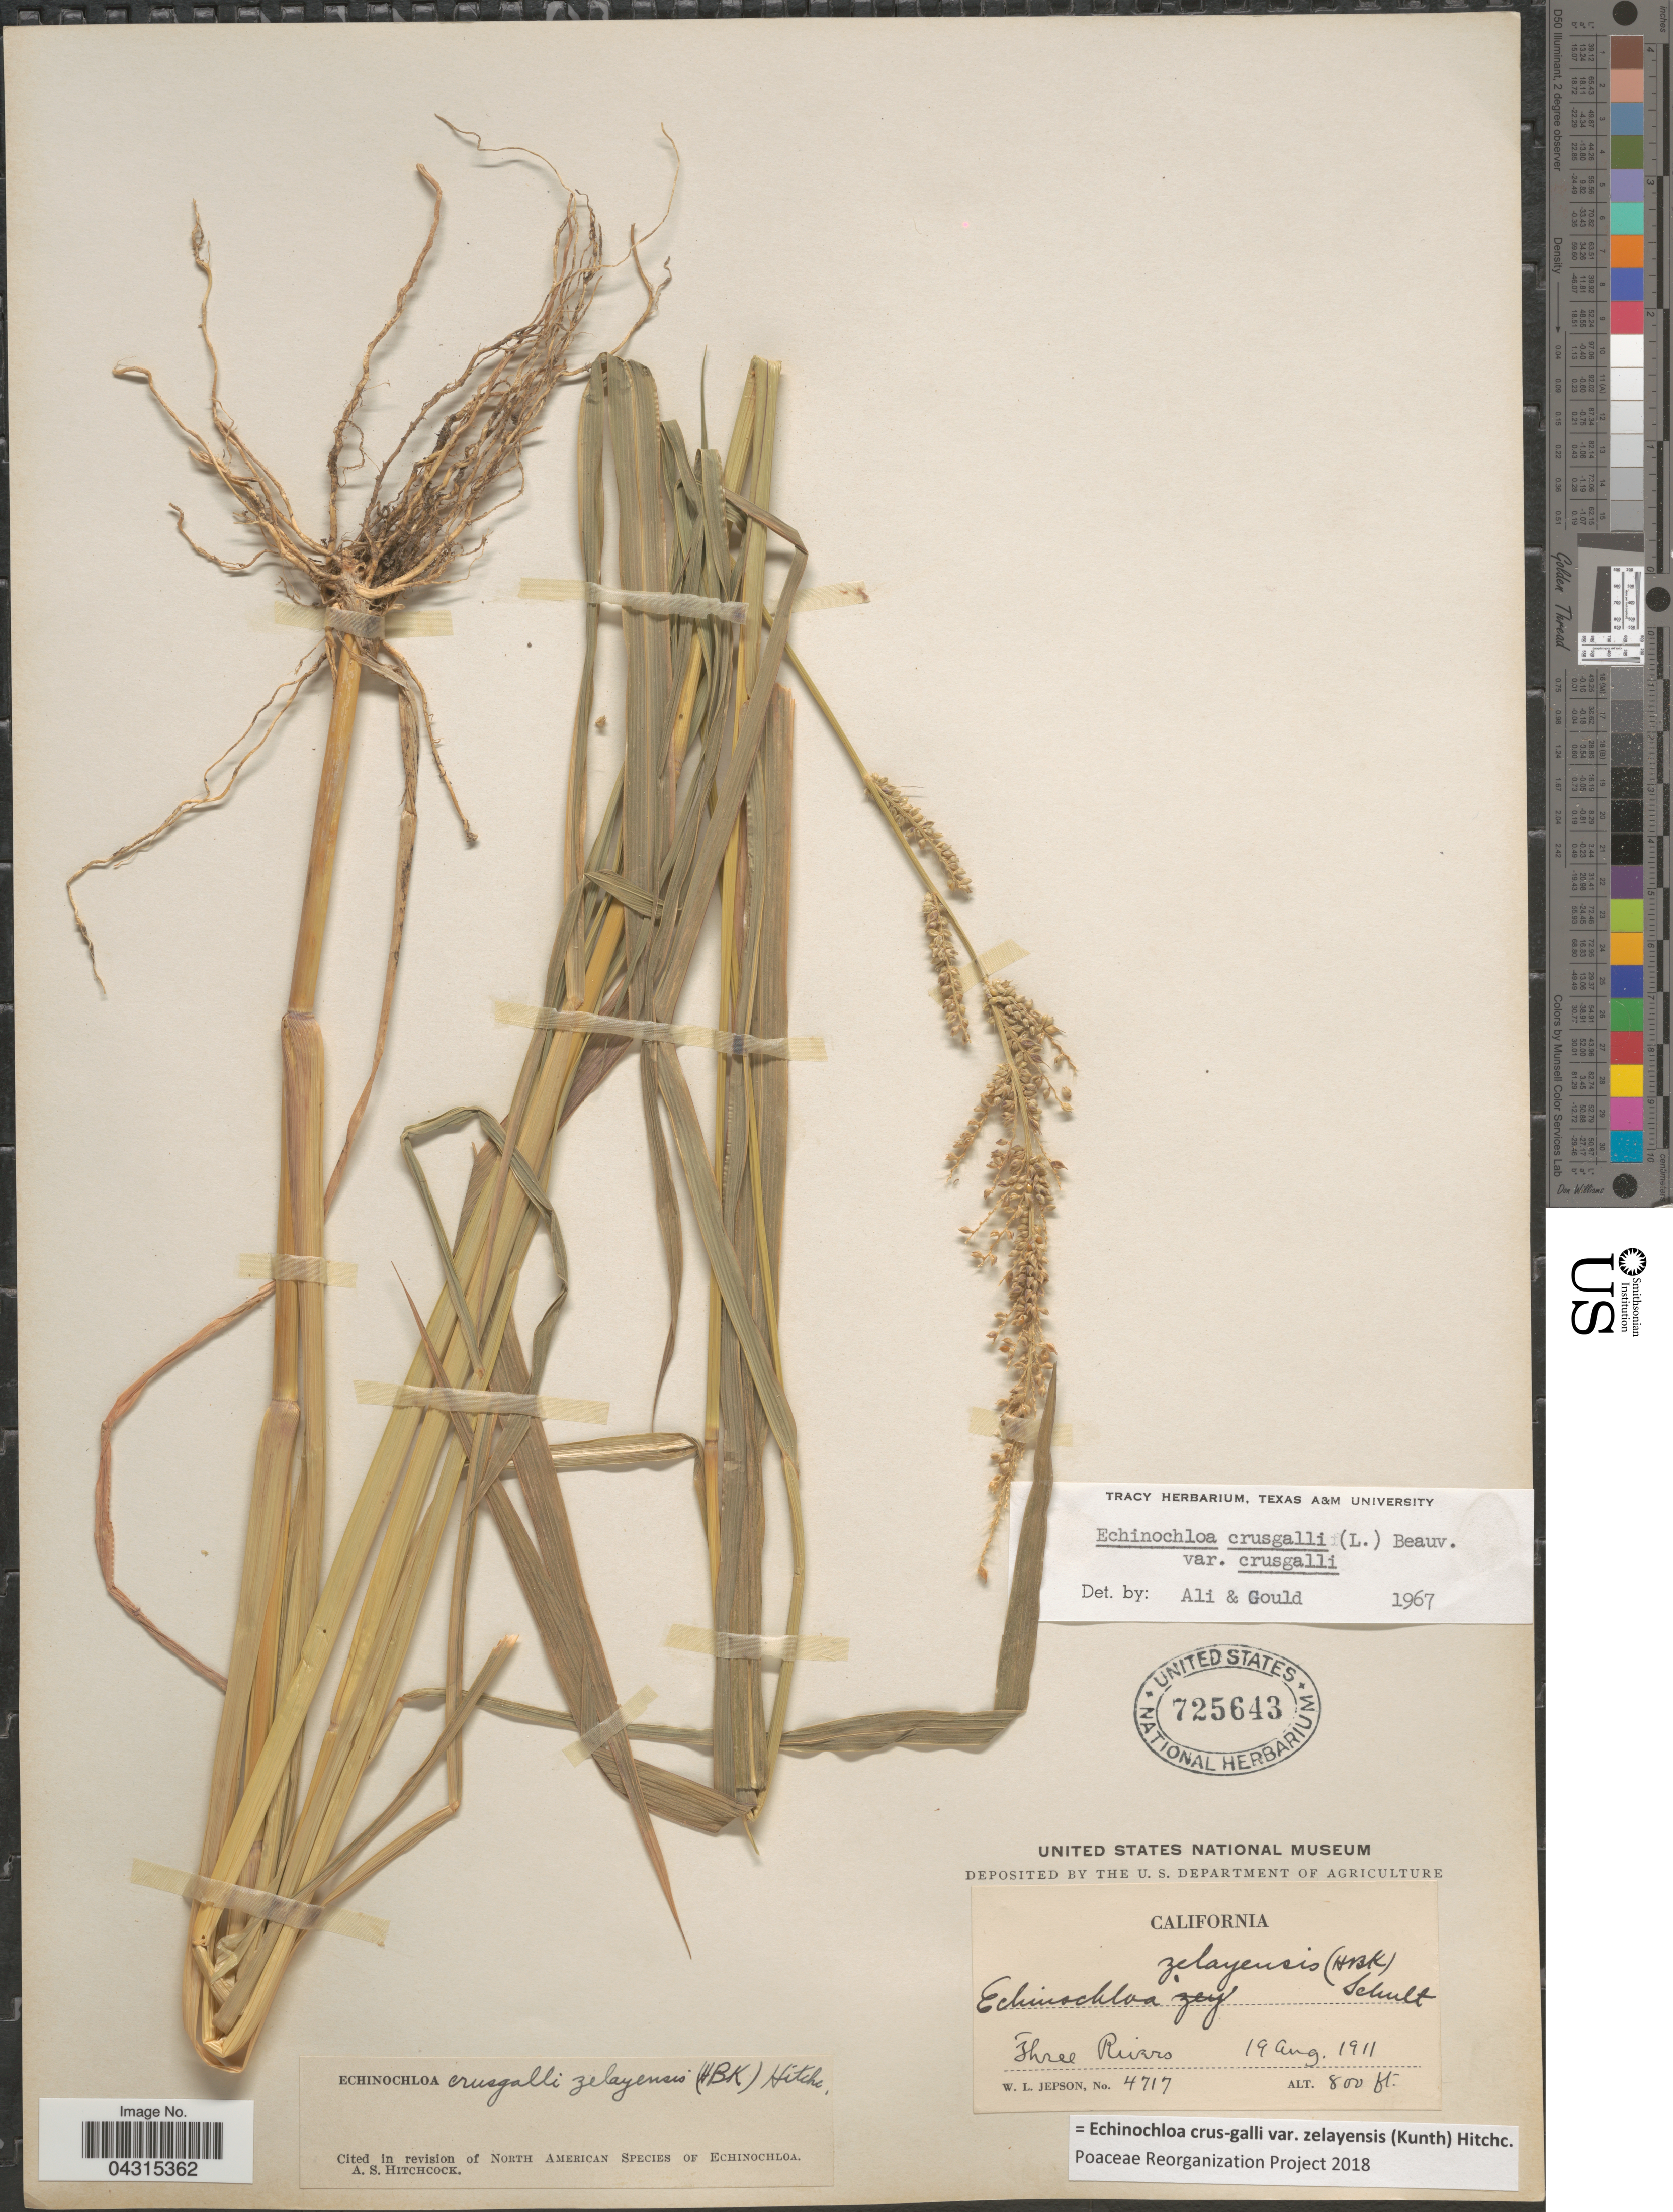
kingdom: Plantae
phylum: Tracheophyta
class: Liliopsida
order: Poales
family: Poaceae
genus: Echinochloa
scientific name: Echinochloa crus-galli var. zelayensis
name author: (Kunth) Hitchc.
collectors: W. L. Jepson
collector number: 4717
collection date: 1911-08-19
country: United States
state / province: California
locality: Three Rivers.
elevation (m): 244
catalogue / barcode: US 725643